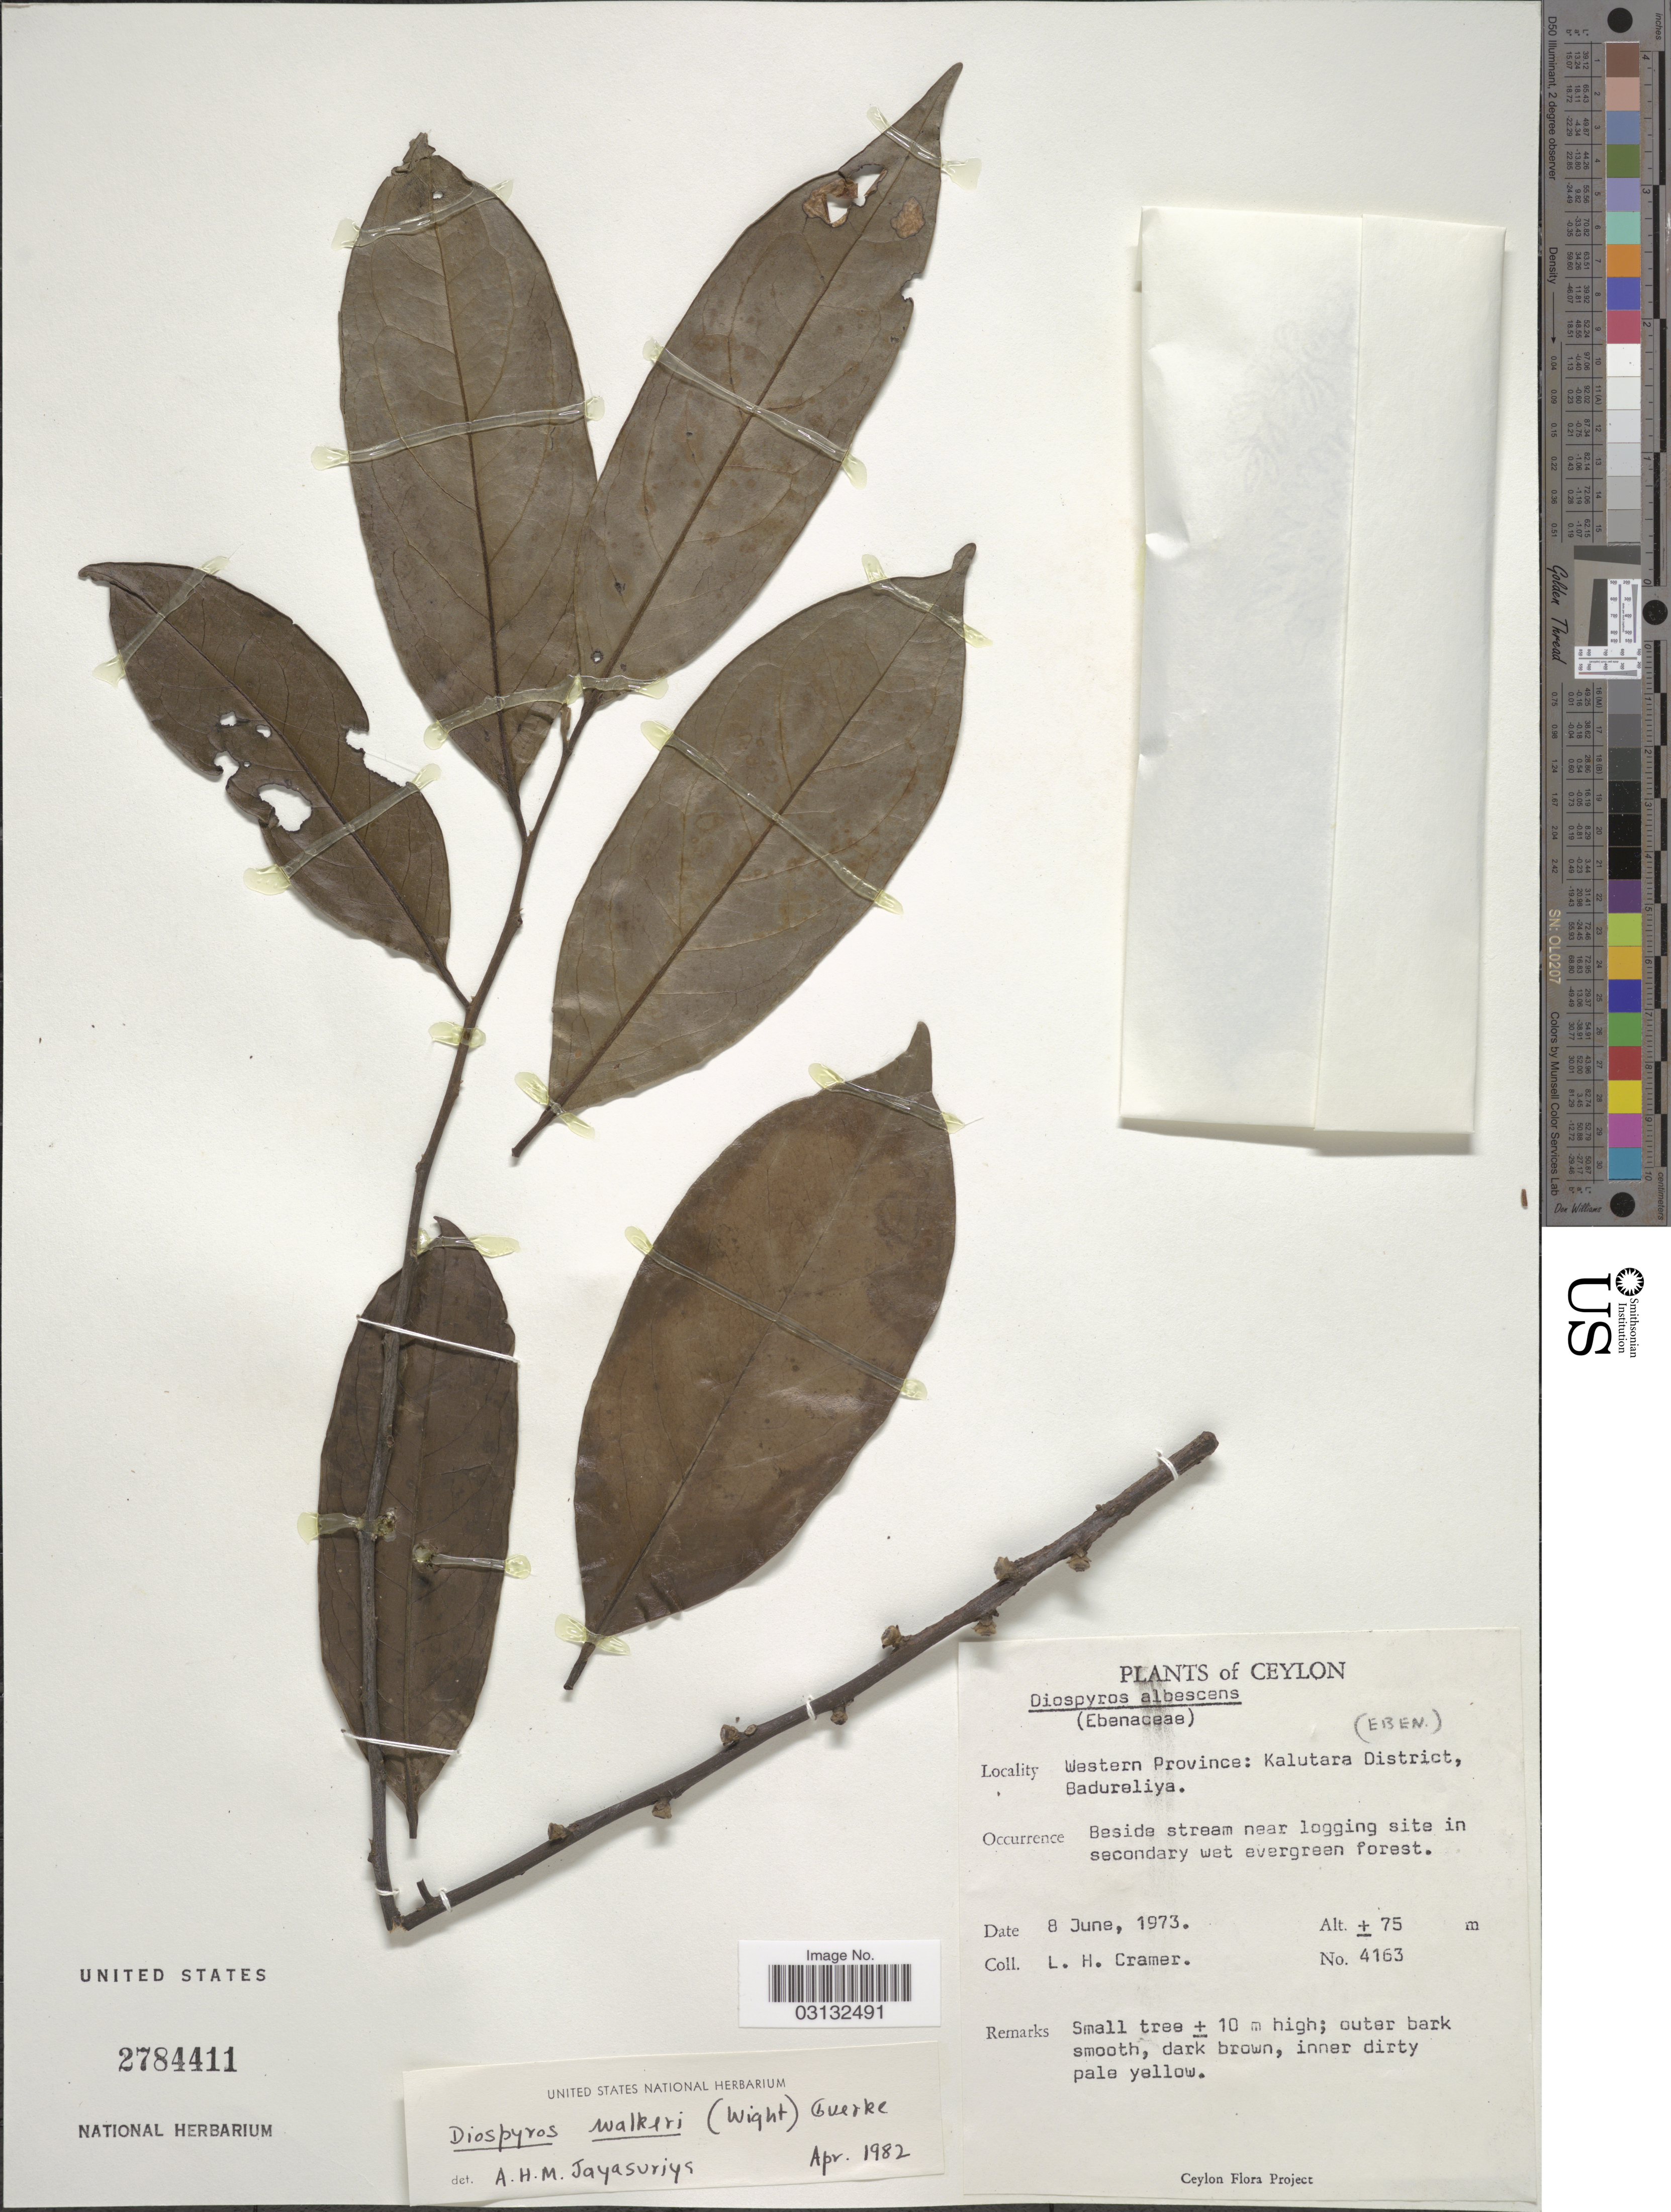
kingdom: Plantae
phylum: Tracheophyta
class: Magnoliopsida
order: Ericales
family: Ebenaceae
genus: Diospyros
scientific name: Diospyros walkeri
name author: (Wight) Gürke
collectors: L. H. Cramer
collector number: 4163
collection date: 1973-06-08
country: Sri Lanka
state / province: Western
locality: Ceylon. Kalutara District, Badureliya.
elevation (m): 75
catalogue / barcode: US 2784411